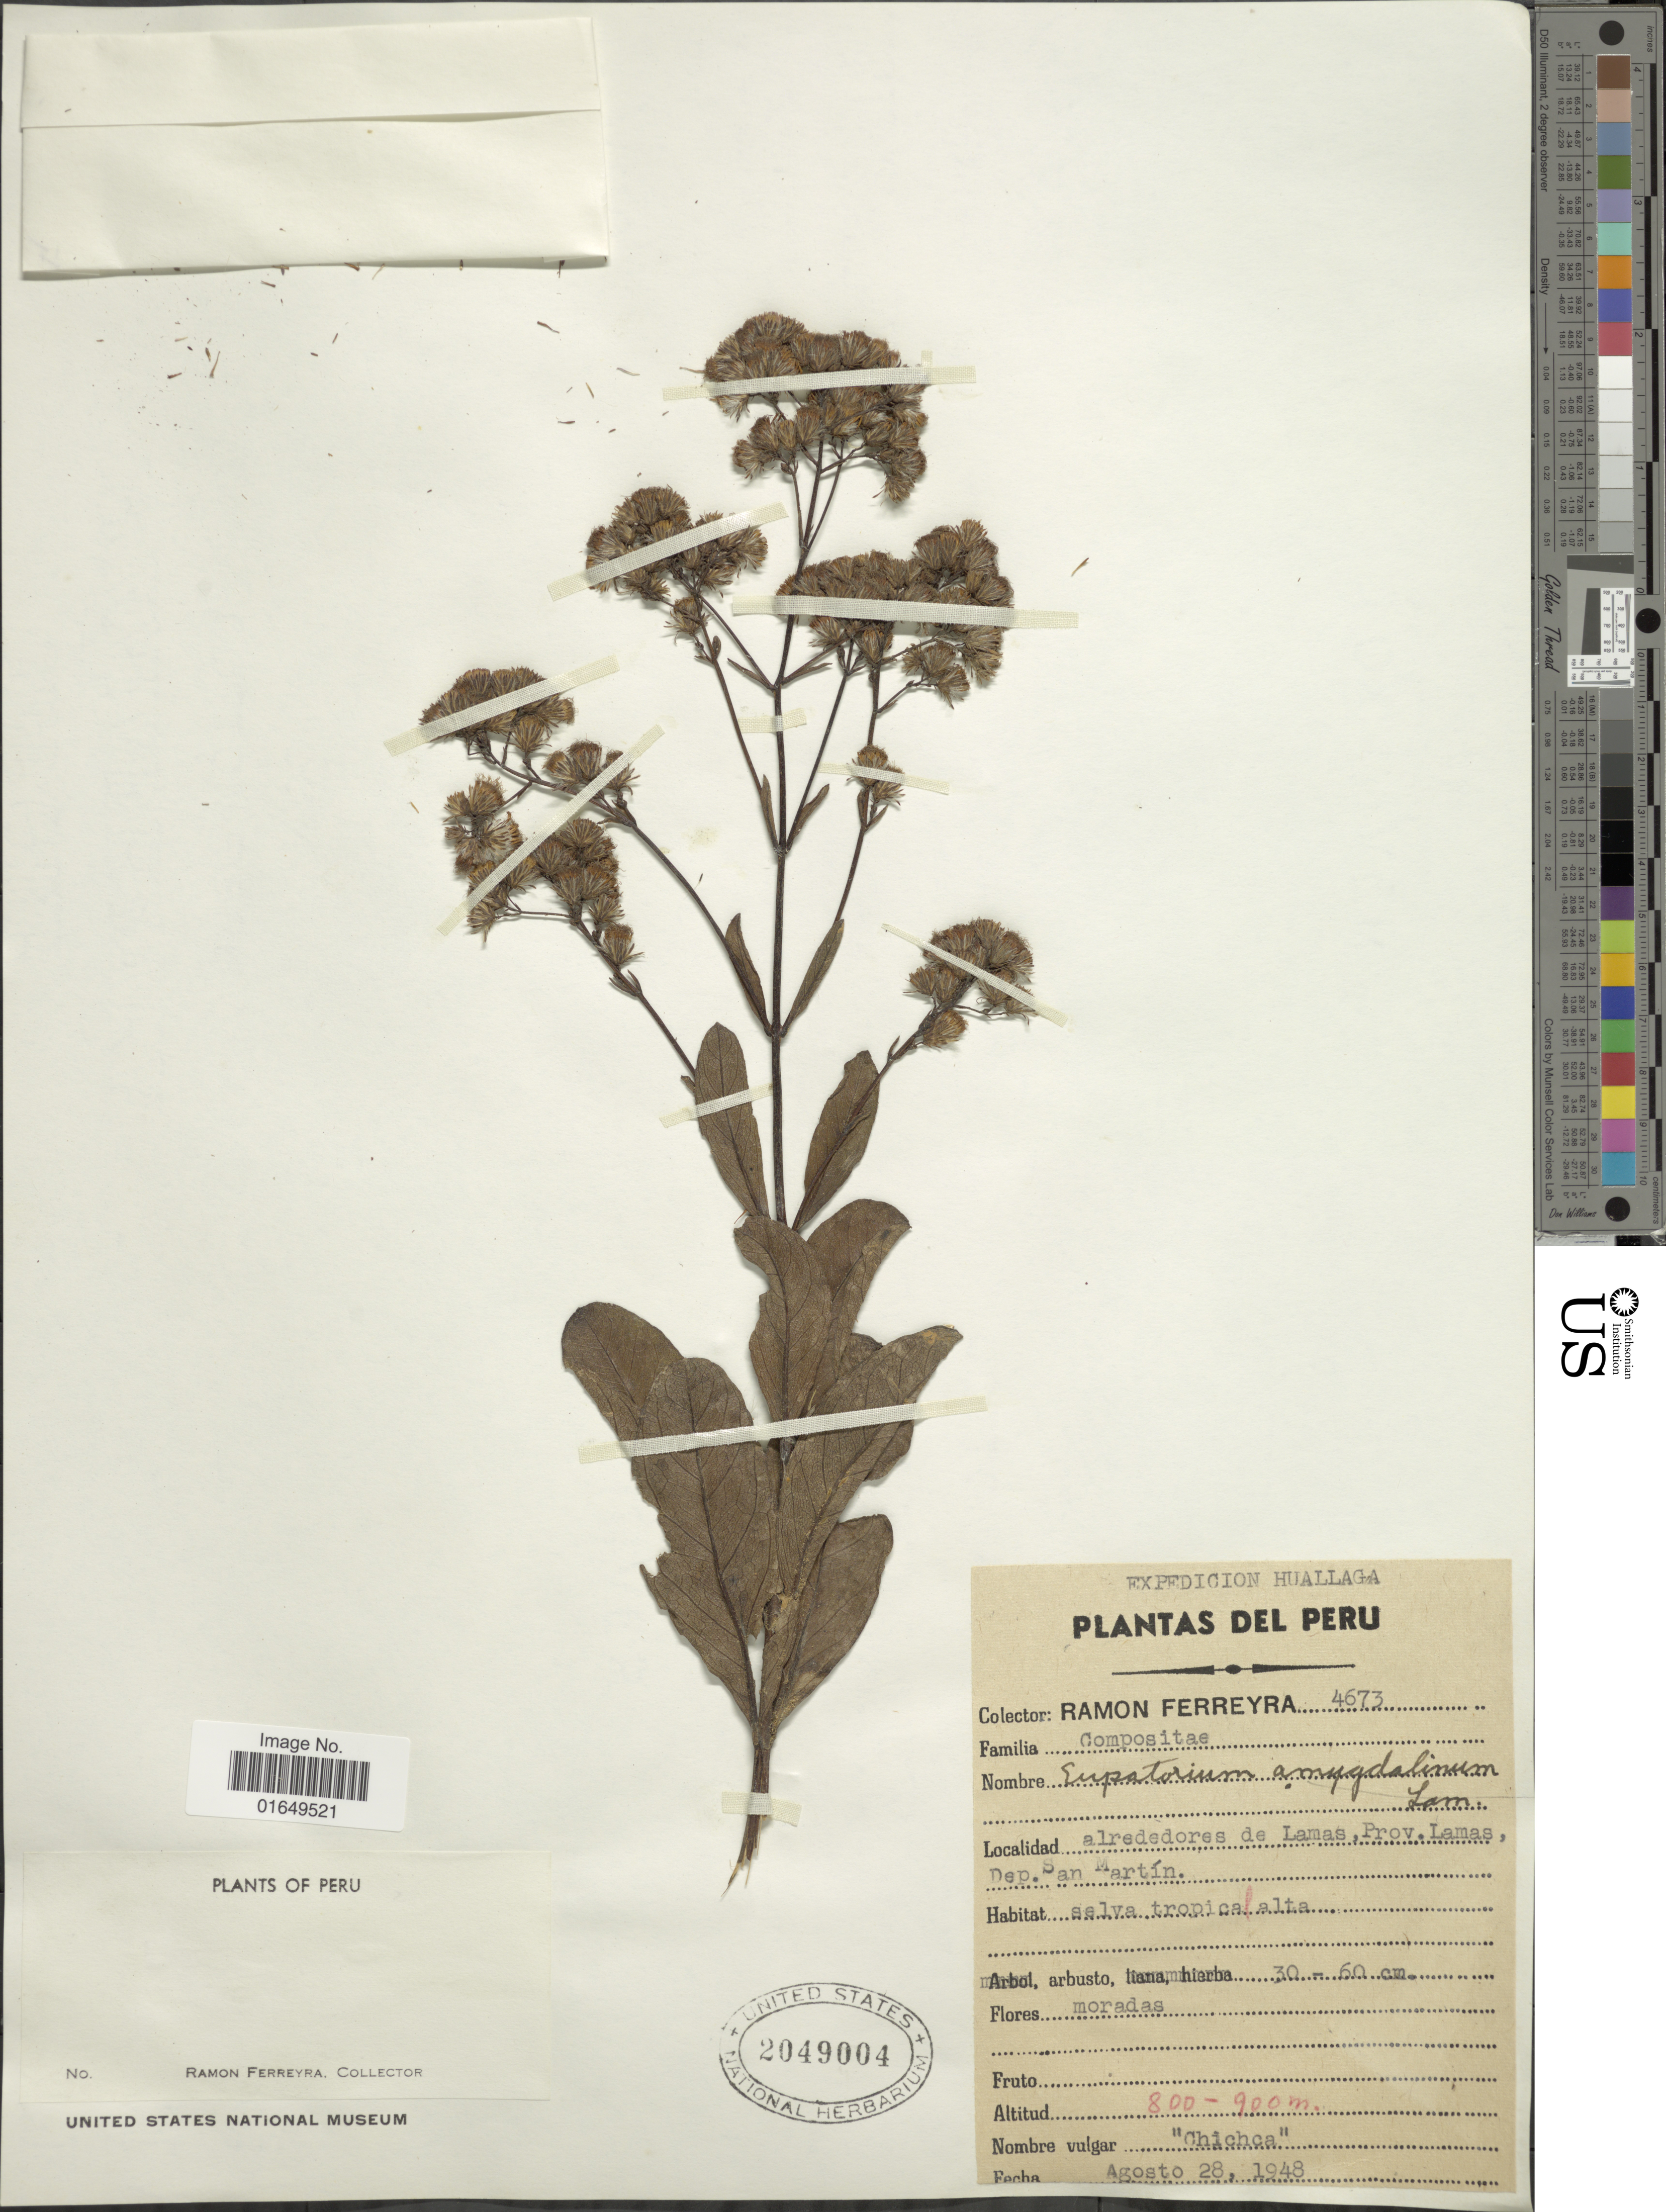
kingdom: Plantae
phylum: Tracheophyta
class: Magnoliopsida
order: Asterales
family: Asteraceae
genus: Ayapana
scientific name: Ayapana amygdalina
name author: (Lam.) R.M. King & H. Rob.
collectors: R. A. Ferreyra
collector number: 4673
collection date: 1948-08-28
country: Peru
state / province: San Martín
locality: Alrededores de Lamas, Prov. Lamas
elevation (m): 800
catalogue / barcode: US 2049004